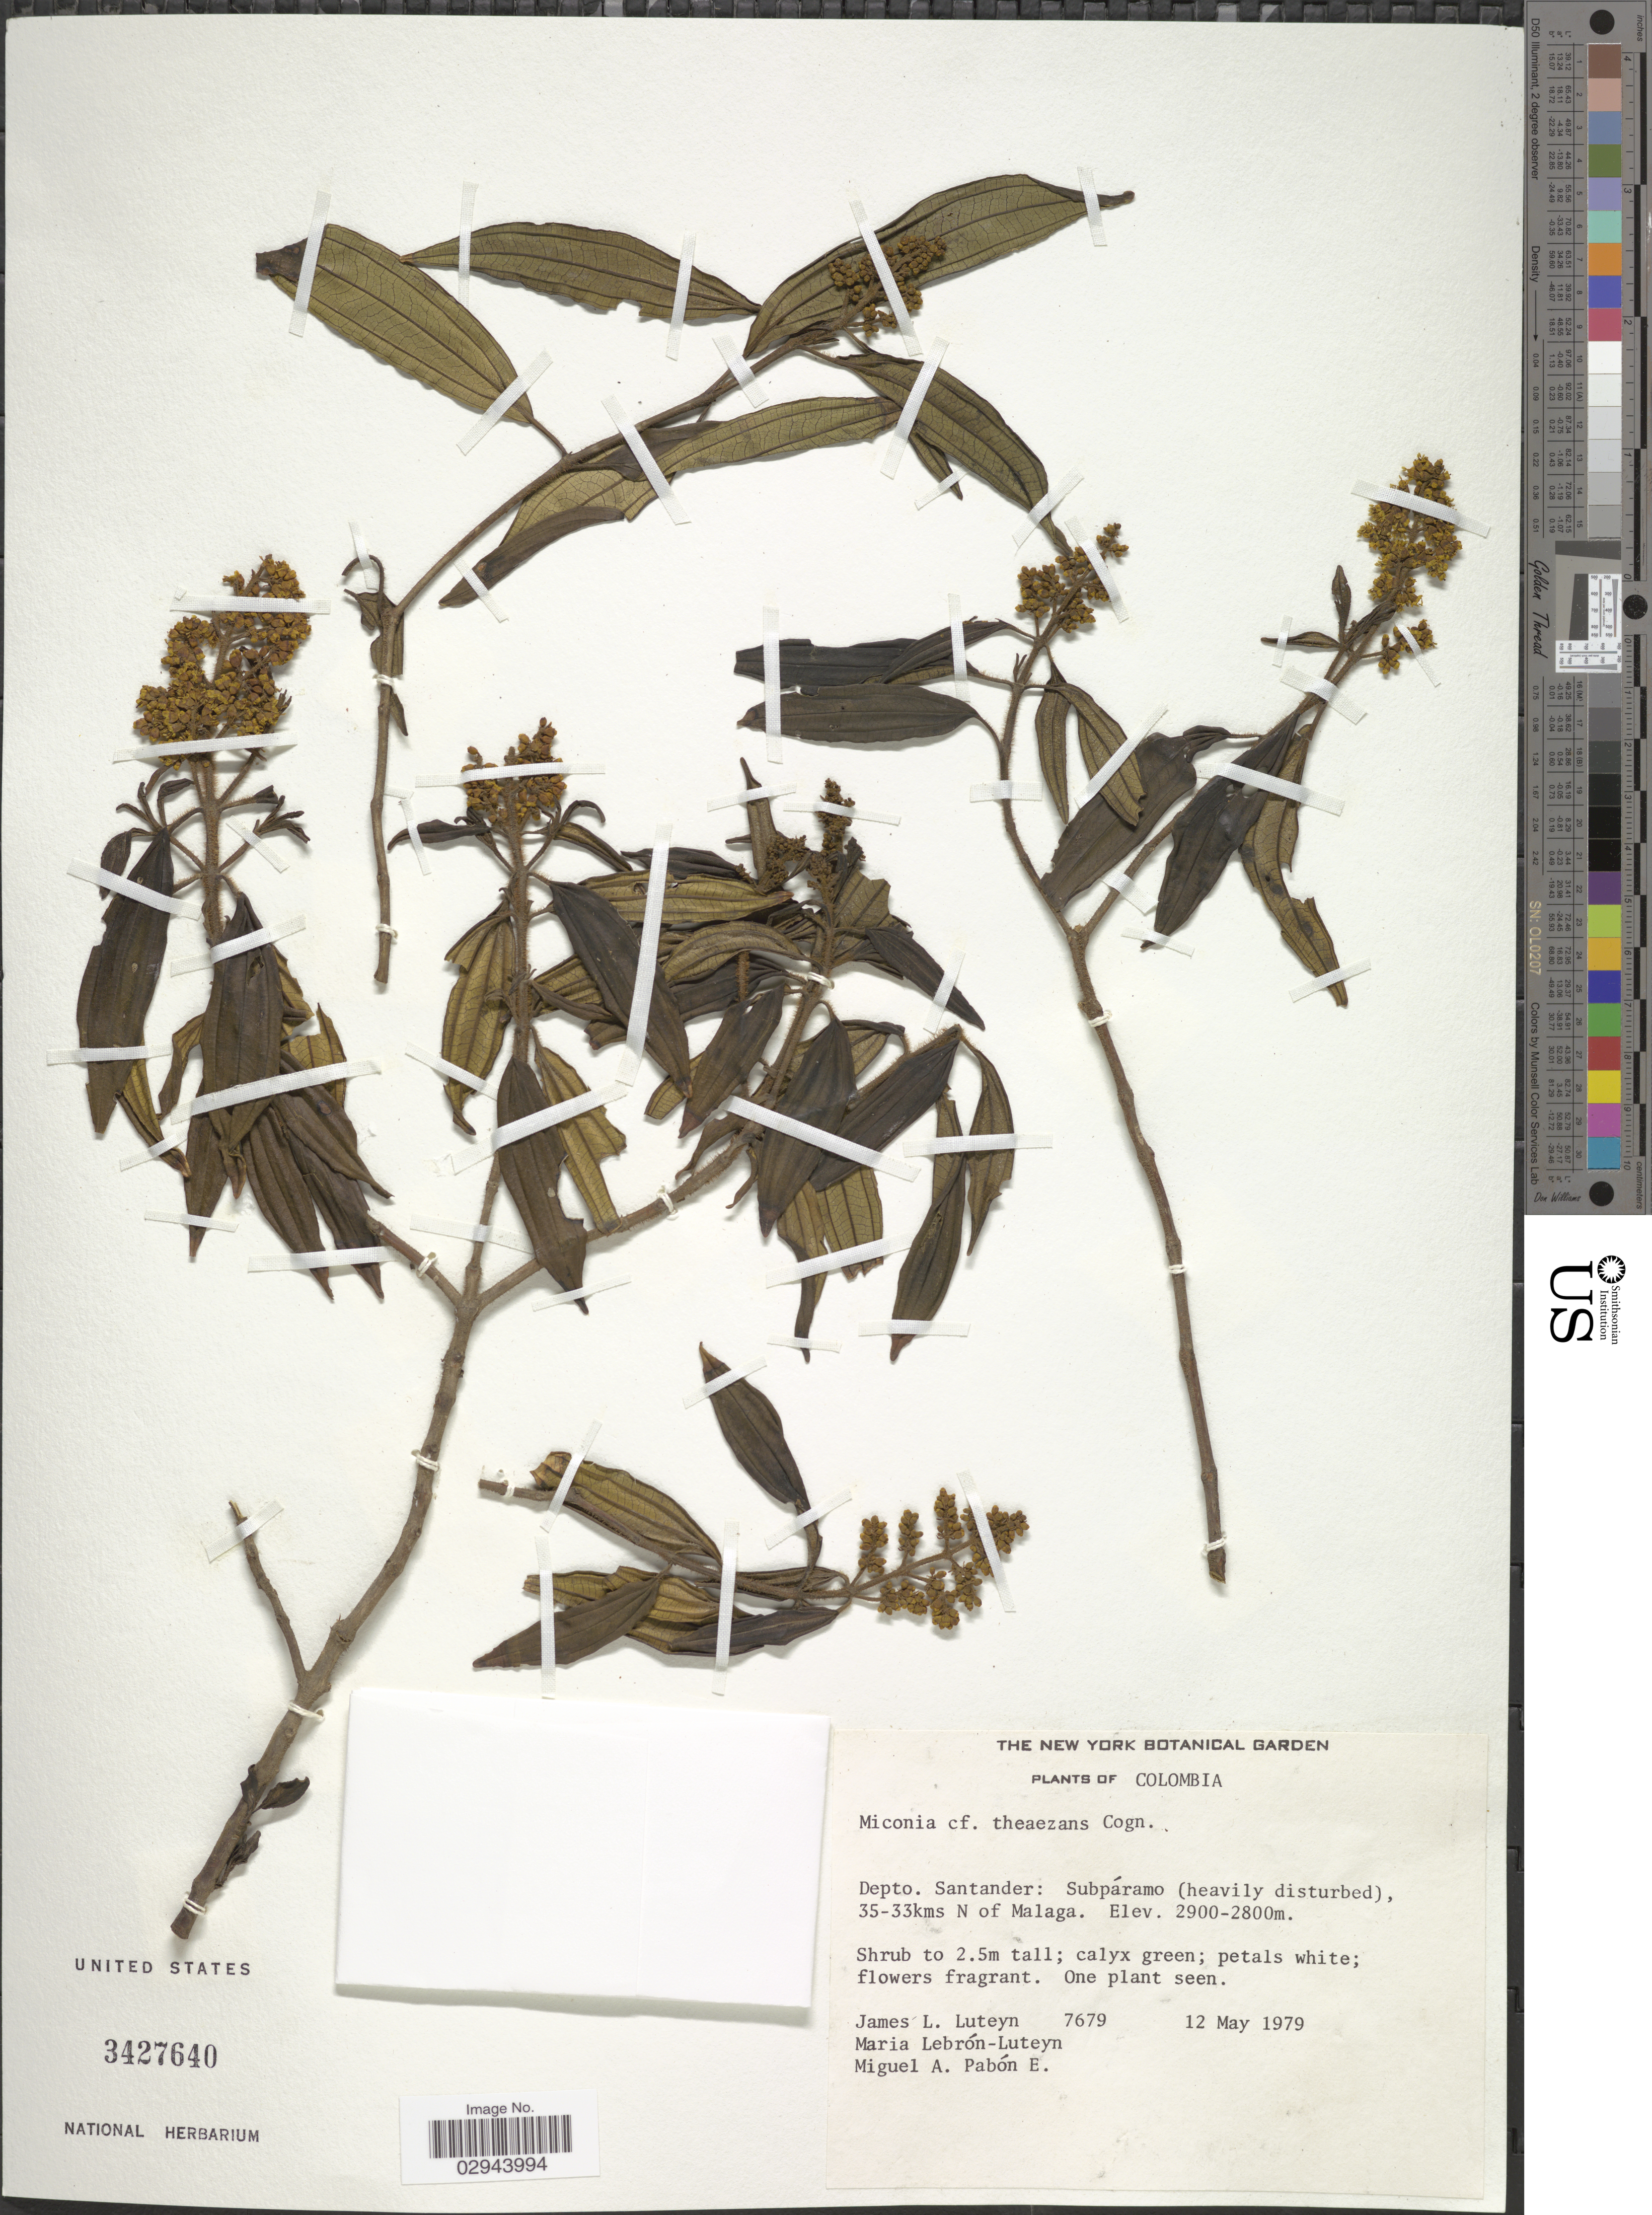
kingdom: Plantae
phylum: Tracheophyta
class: Magnoliopsida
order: Myrtales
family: Melastomataceae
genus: Miconia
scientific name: Miconia theizans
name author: (Bonpl.) Cogn.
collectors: J. Luteyn, M. L. Lebrón-Luteyn & M. A. Pabon E.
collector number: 7679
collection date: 1979-05-12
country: Colombia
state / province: Santander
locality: Depto. Santander, Subpáramo (heavily disturbed), 35-33kms N of Malaga.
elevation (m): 2800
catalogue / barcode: US 3427640